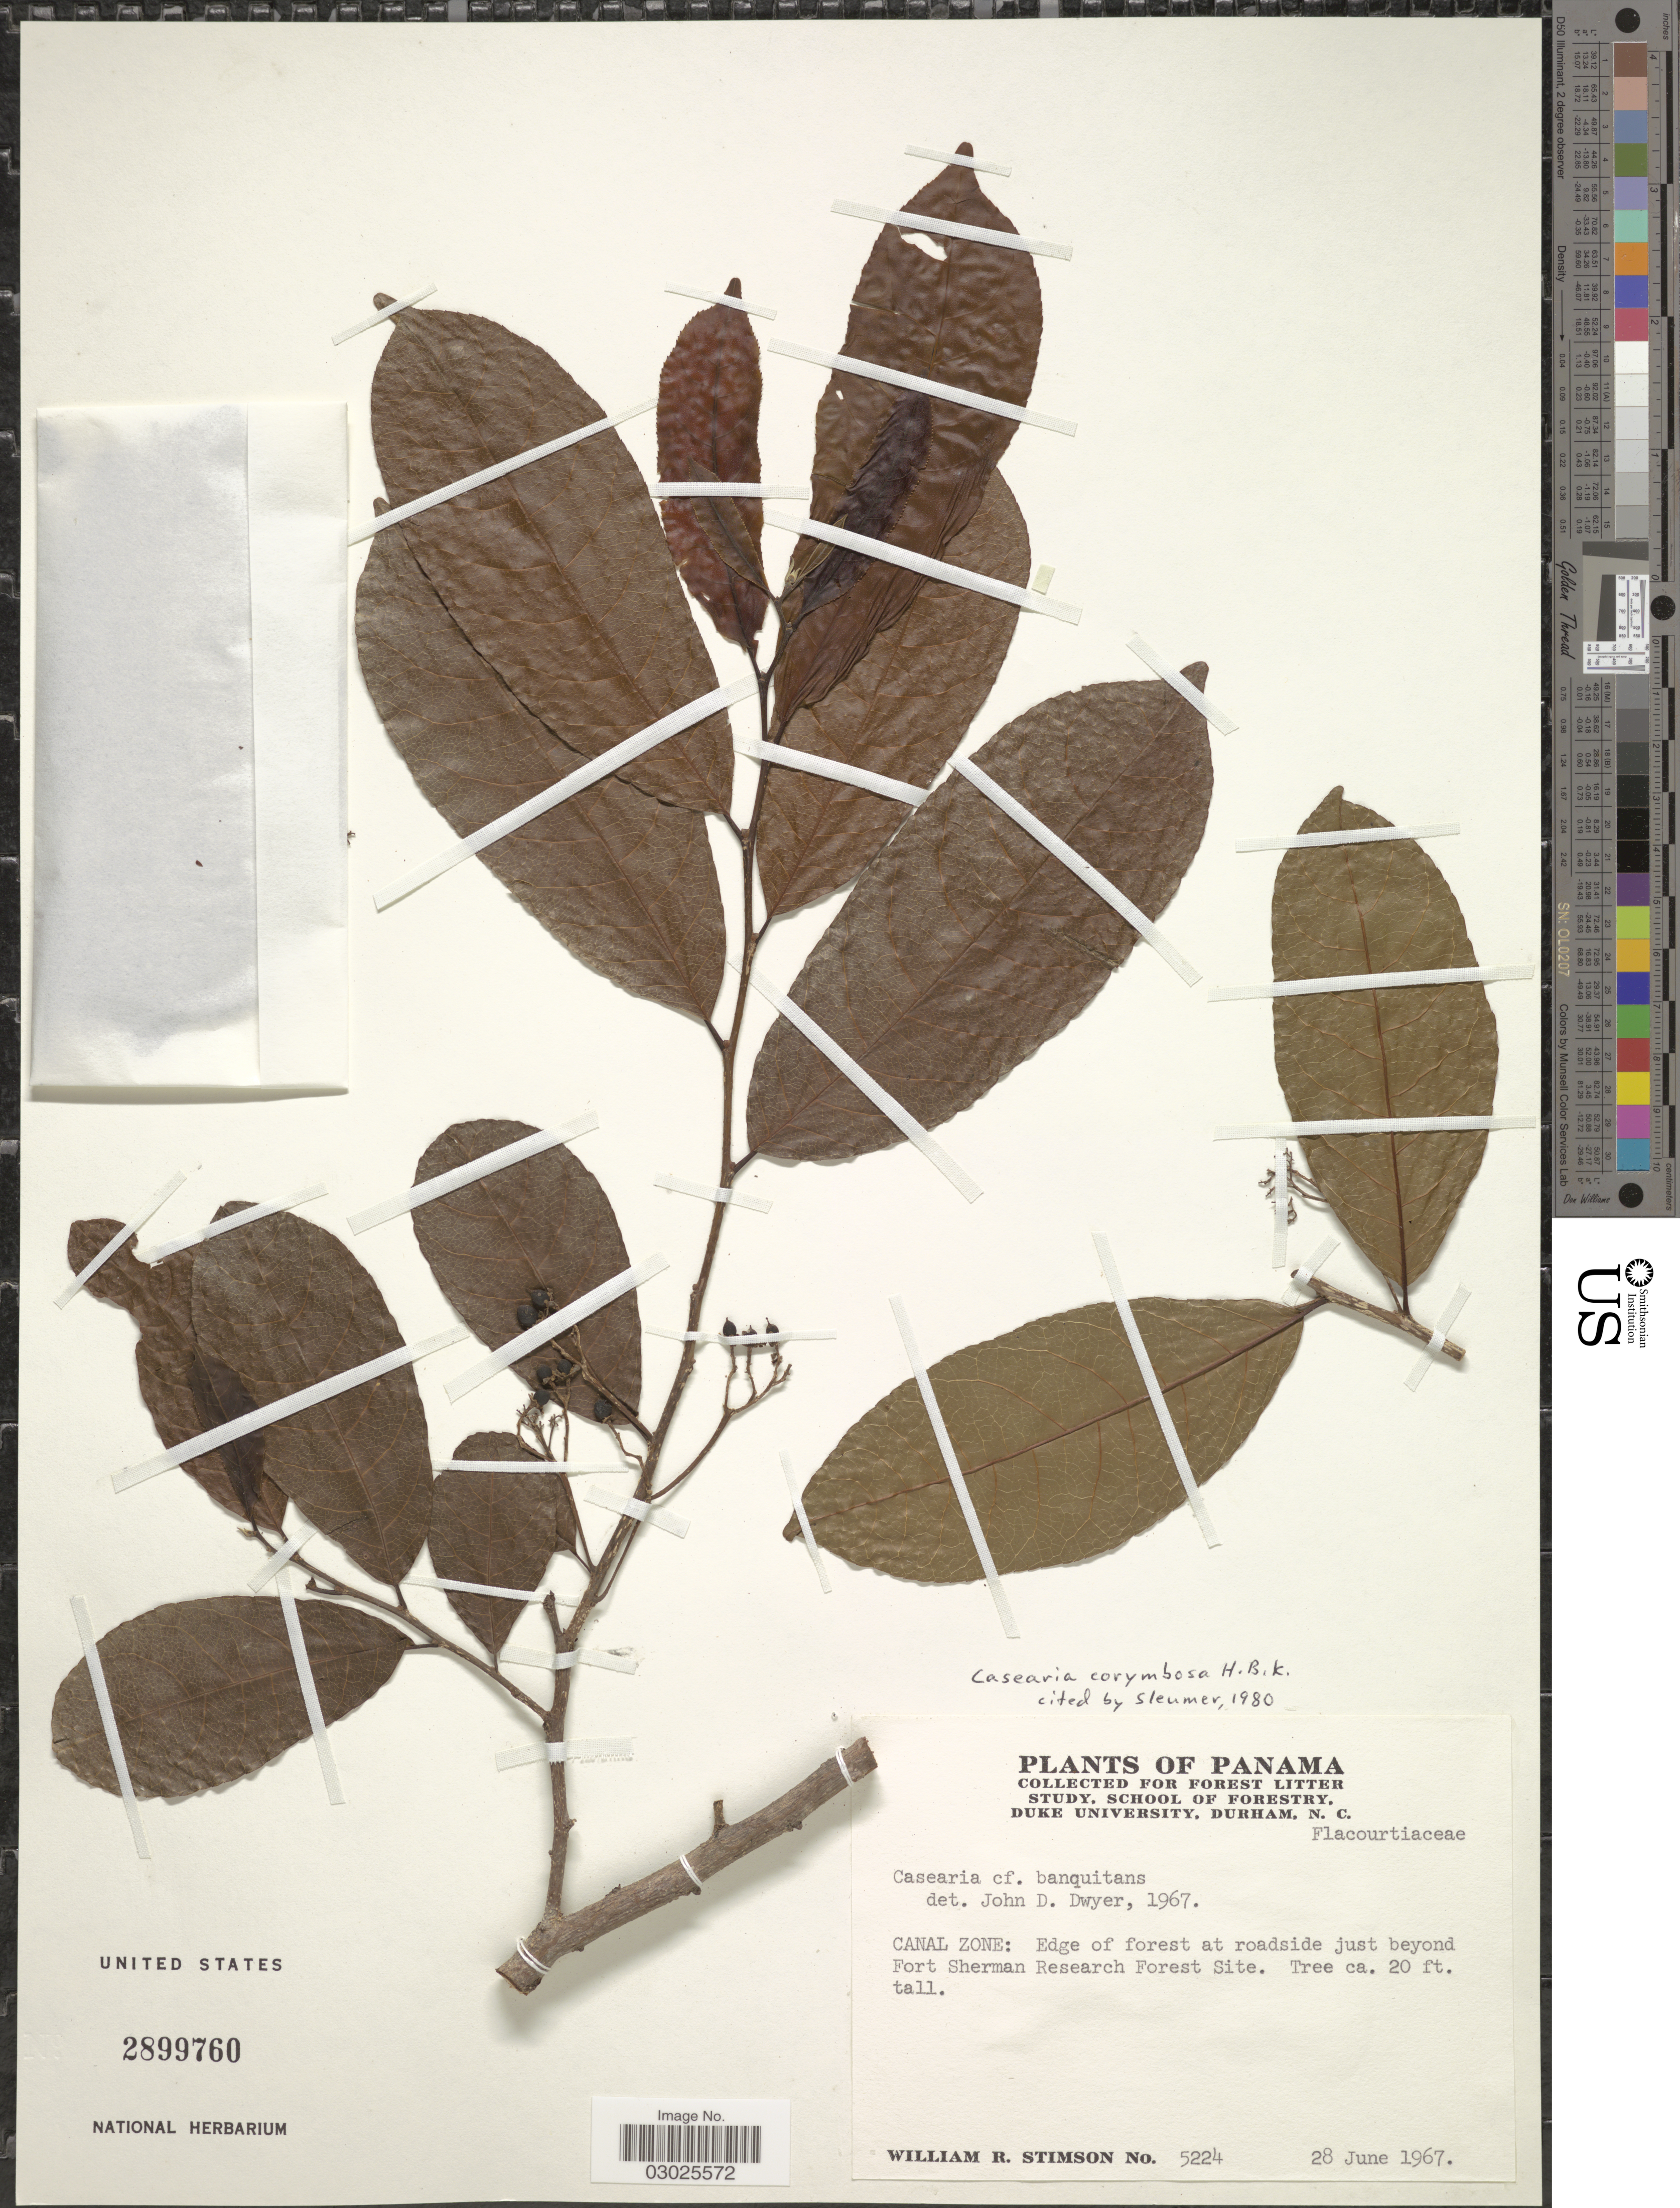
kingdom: Plantae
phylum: Tracheophyta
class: Magnoliopsida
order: Malpighiales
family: Salicaceae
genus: Casearia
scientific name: Casearia corymbosa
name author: Kunth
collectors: W. R. Stimson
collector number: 5224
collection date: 1967-06-28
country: Panama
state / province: Colón / Panamá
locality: Canal Zone: Edge of forest at roadside just beyond Fort Sherman Research Forest Site.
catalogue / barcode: US 2899760